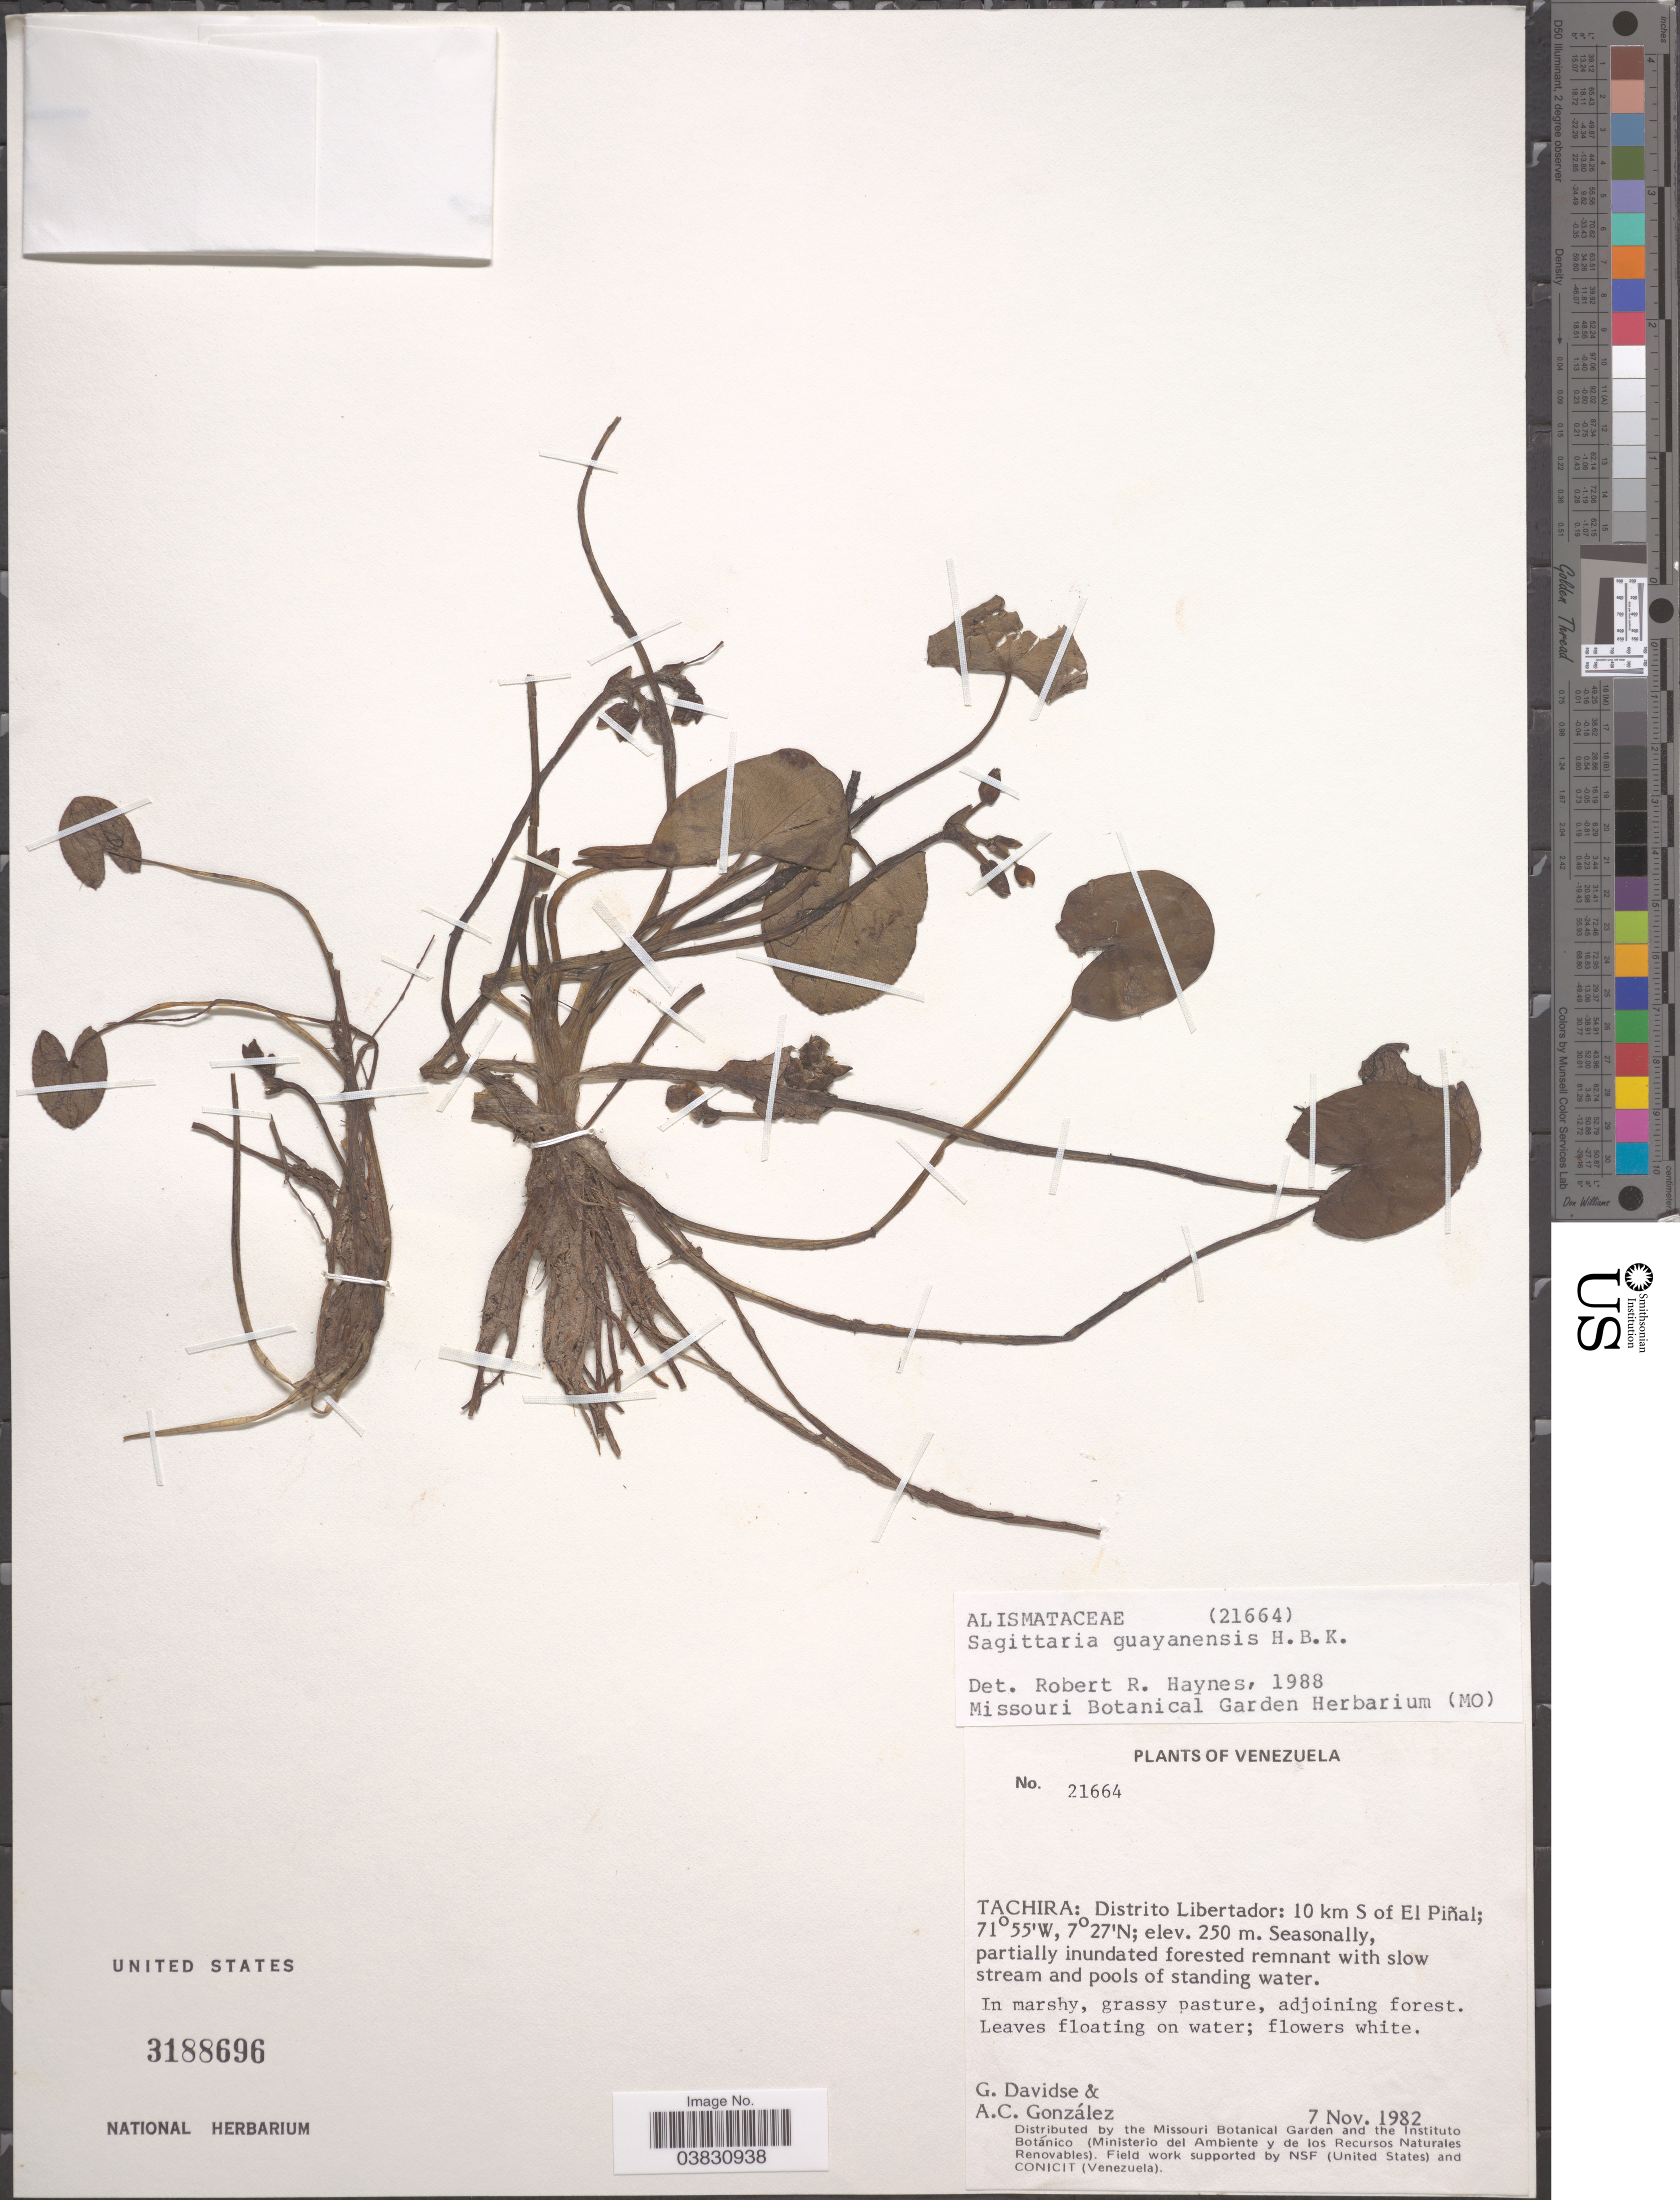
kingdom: Plantae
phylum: Tracheophyta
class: Liliopsida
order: Alismatales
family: Alismataceae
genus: Sagittaria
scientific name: Sagittaria guayanensis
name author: Kunth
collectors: G. Davidse & A. C. González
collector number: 21664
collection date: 1982-11-07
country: Venezuela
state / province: Tachira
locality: Distrito Libertador: 10 km S of El Piñal.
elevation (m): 250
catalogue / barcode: US 3188696